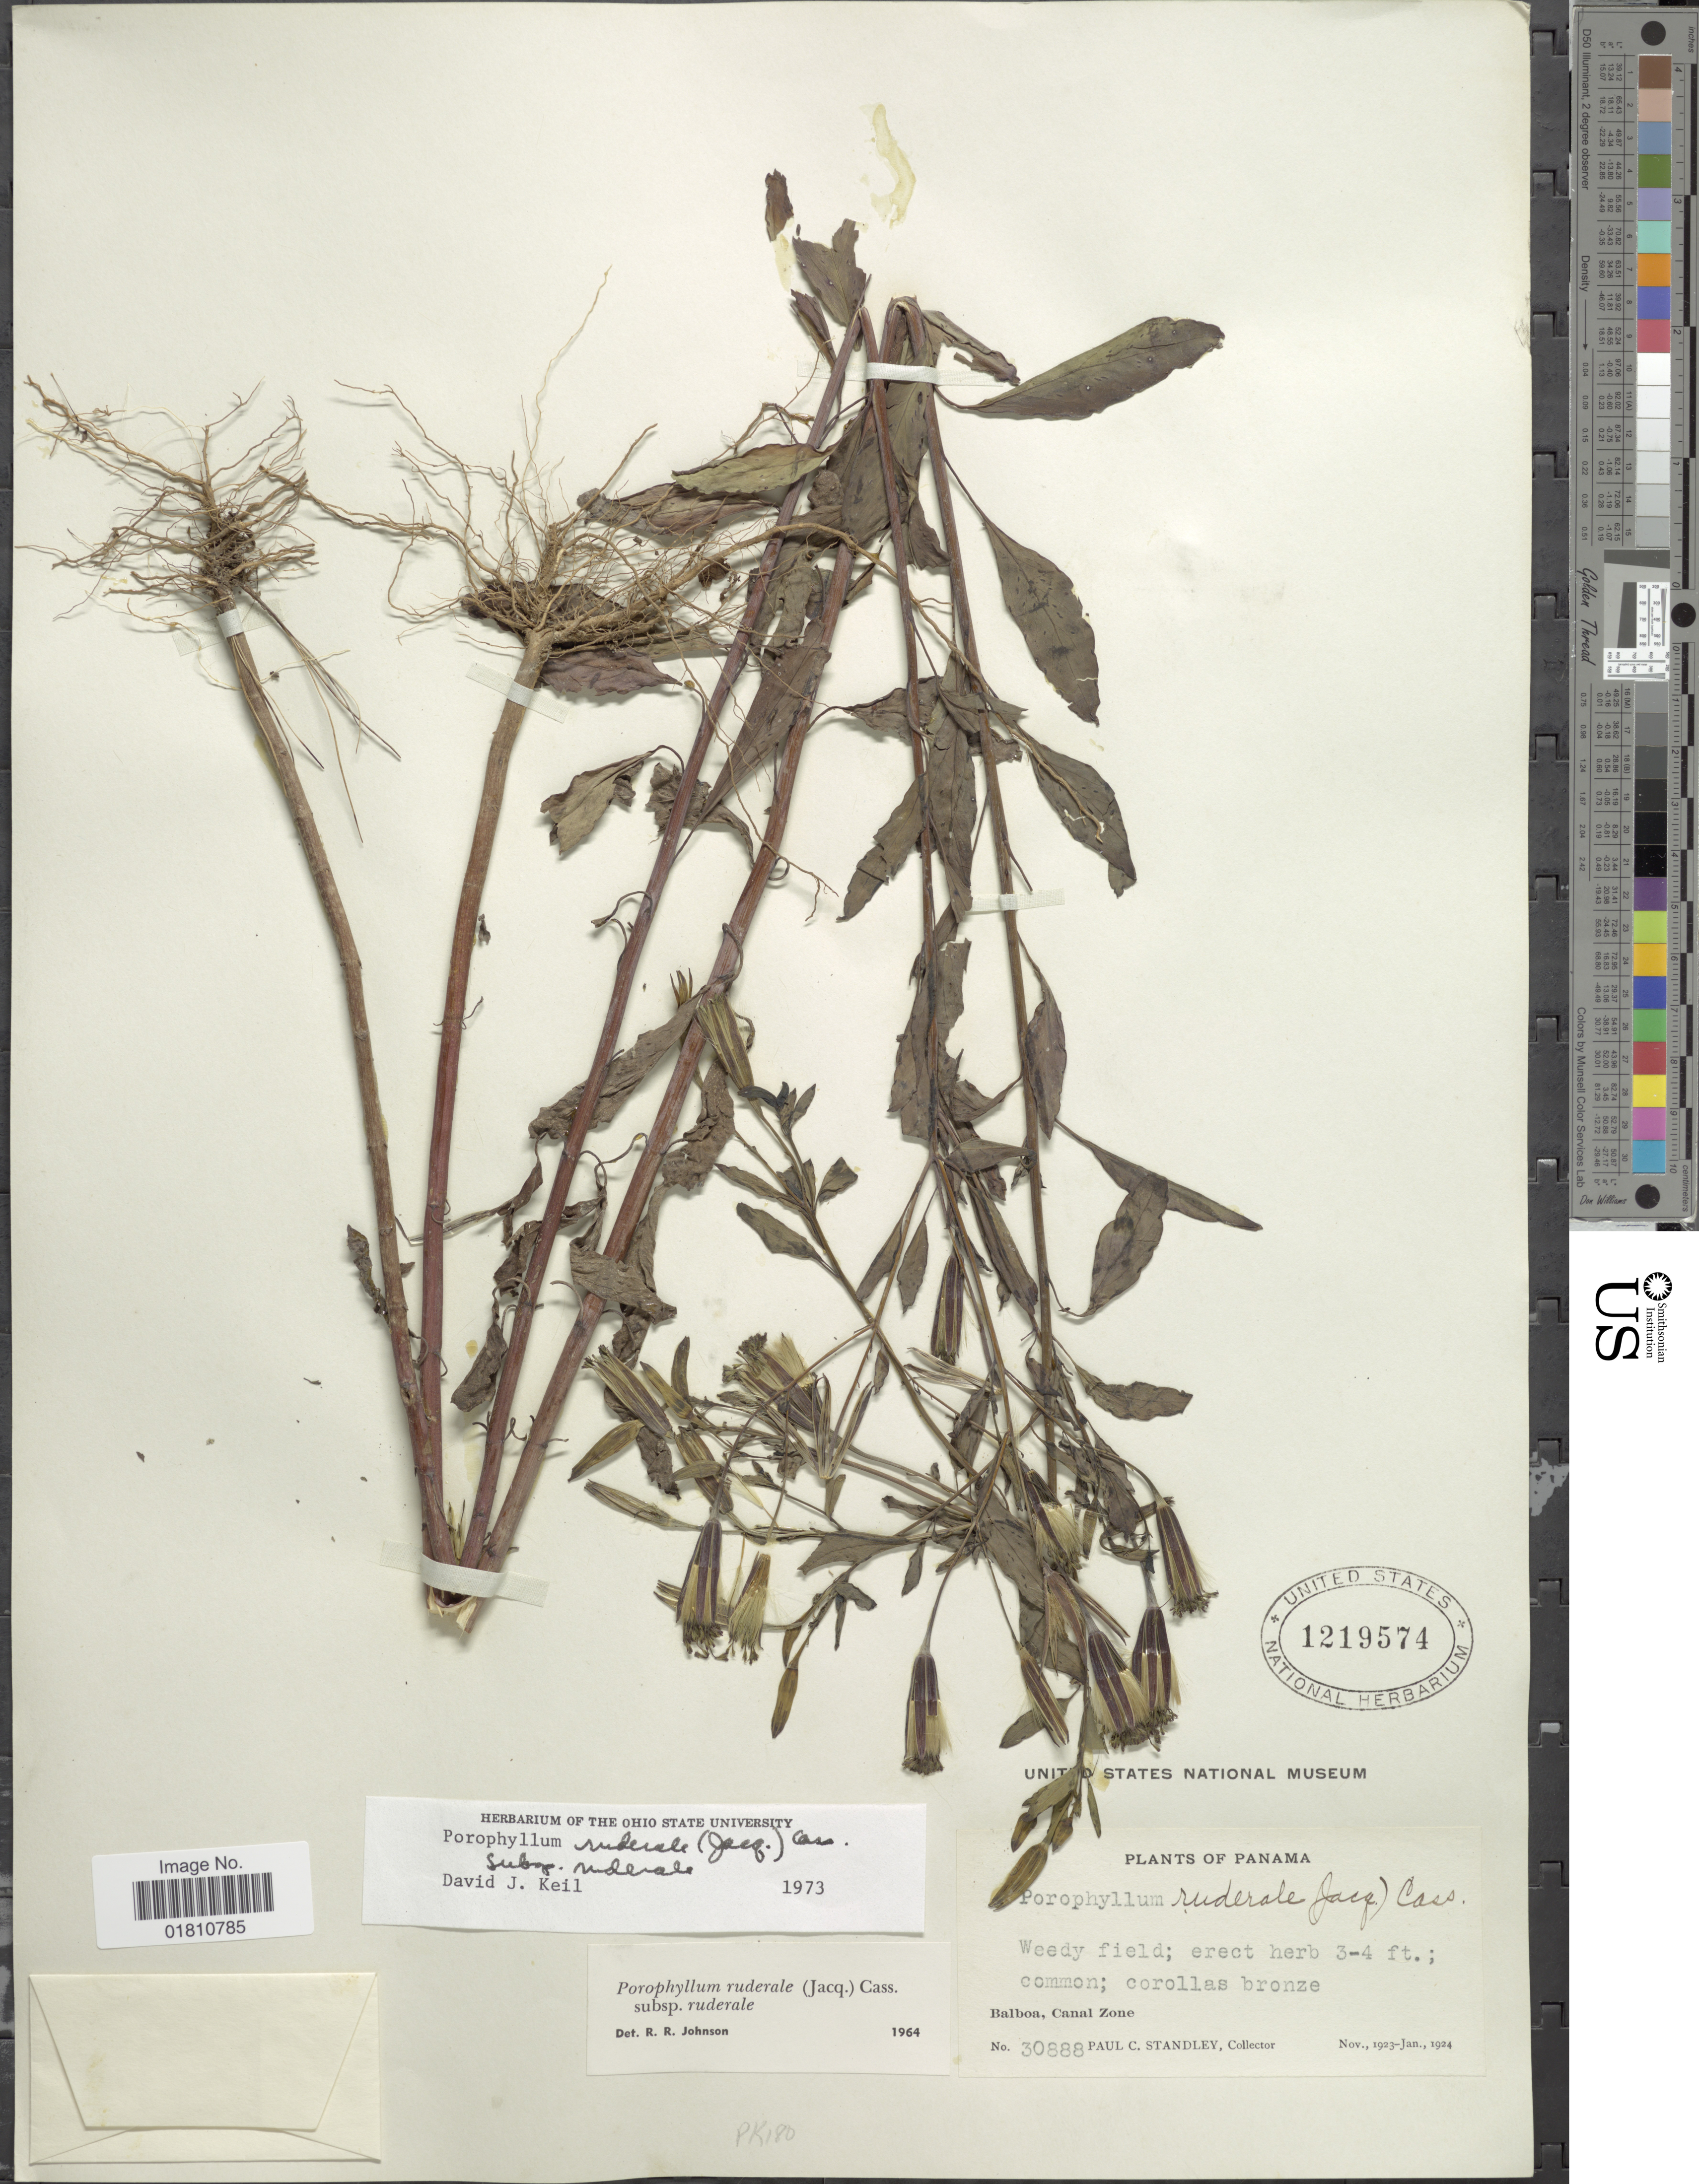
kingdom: Plantae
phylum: Tracheophyta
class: Magnoliopsida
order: Asterales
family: Asteraceae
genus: Porophyllum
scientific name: Porophyllum ruderale subsp. macrocephalum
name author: (DC.) R.R. Johnson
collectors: P. C. Standley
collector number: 30888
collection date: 1923-11/1924-01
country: Panama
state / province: Colón / Panamá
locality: Canal Zone, Weedy field, Balboa.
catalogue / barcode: US 1219574